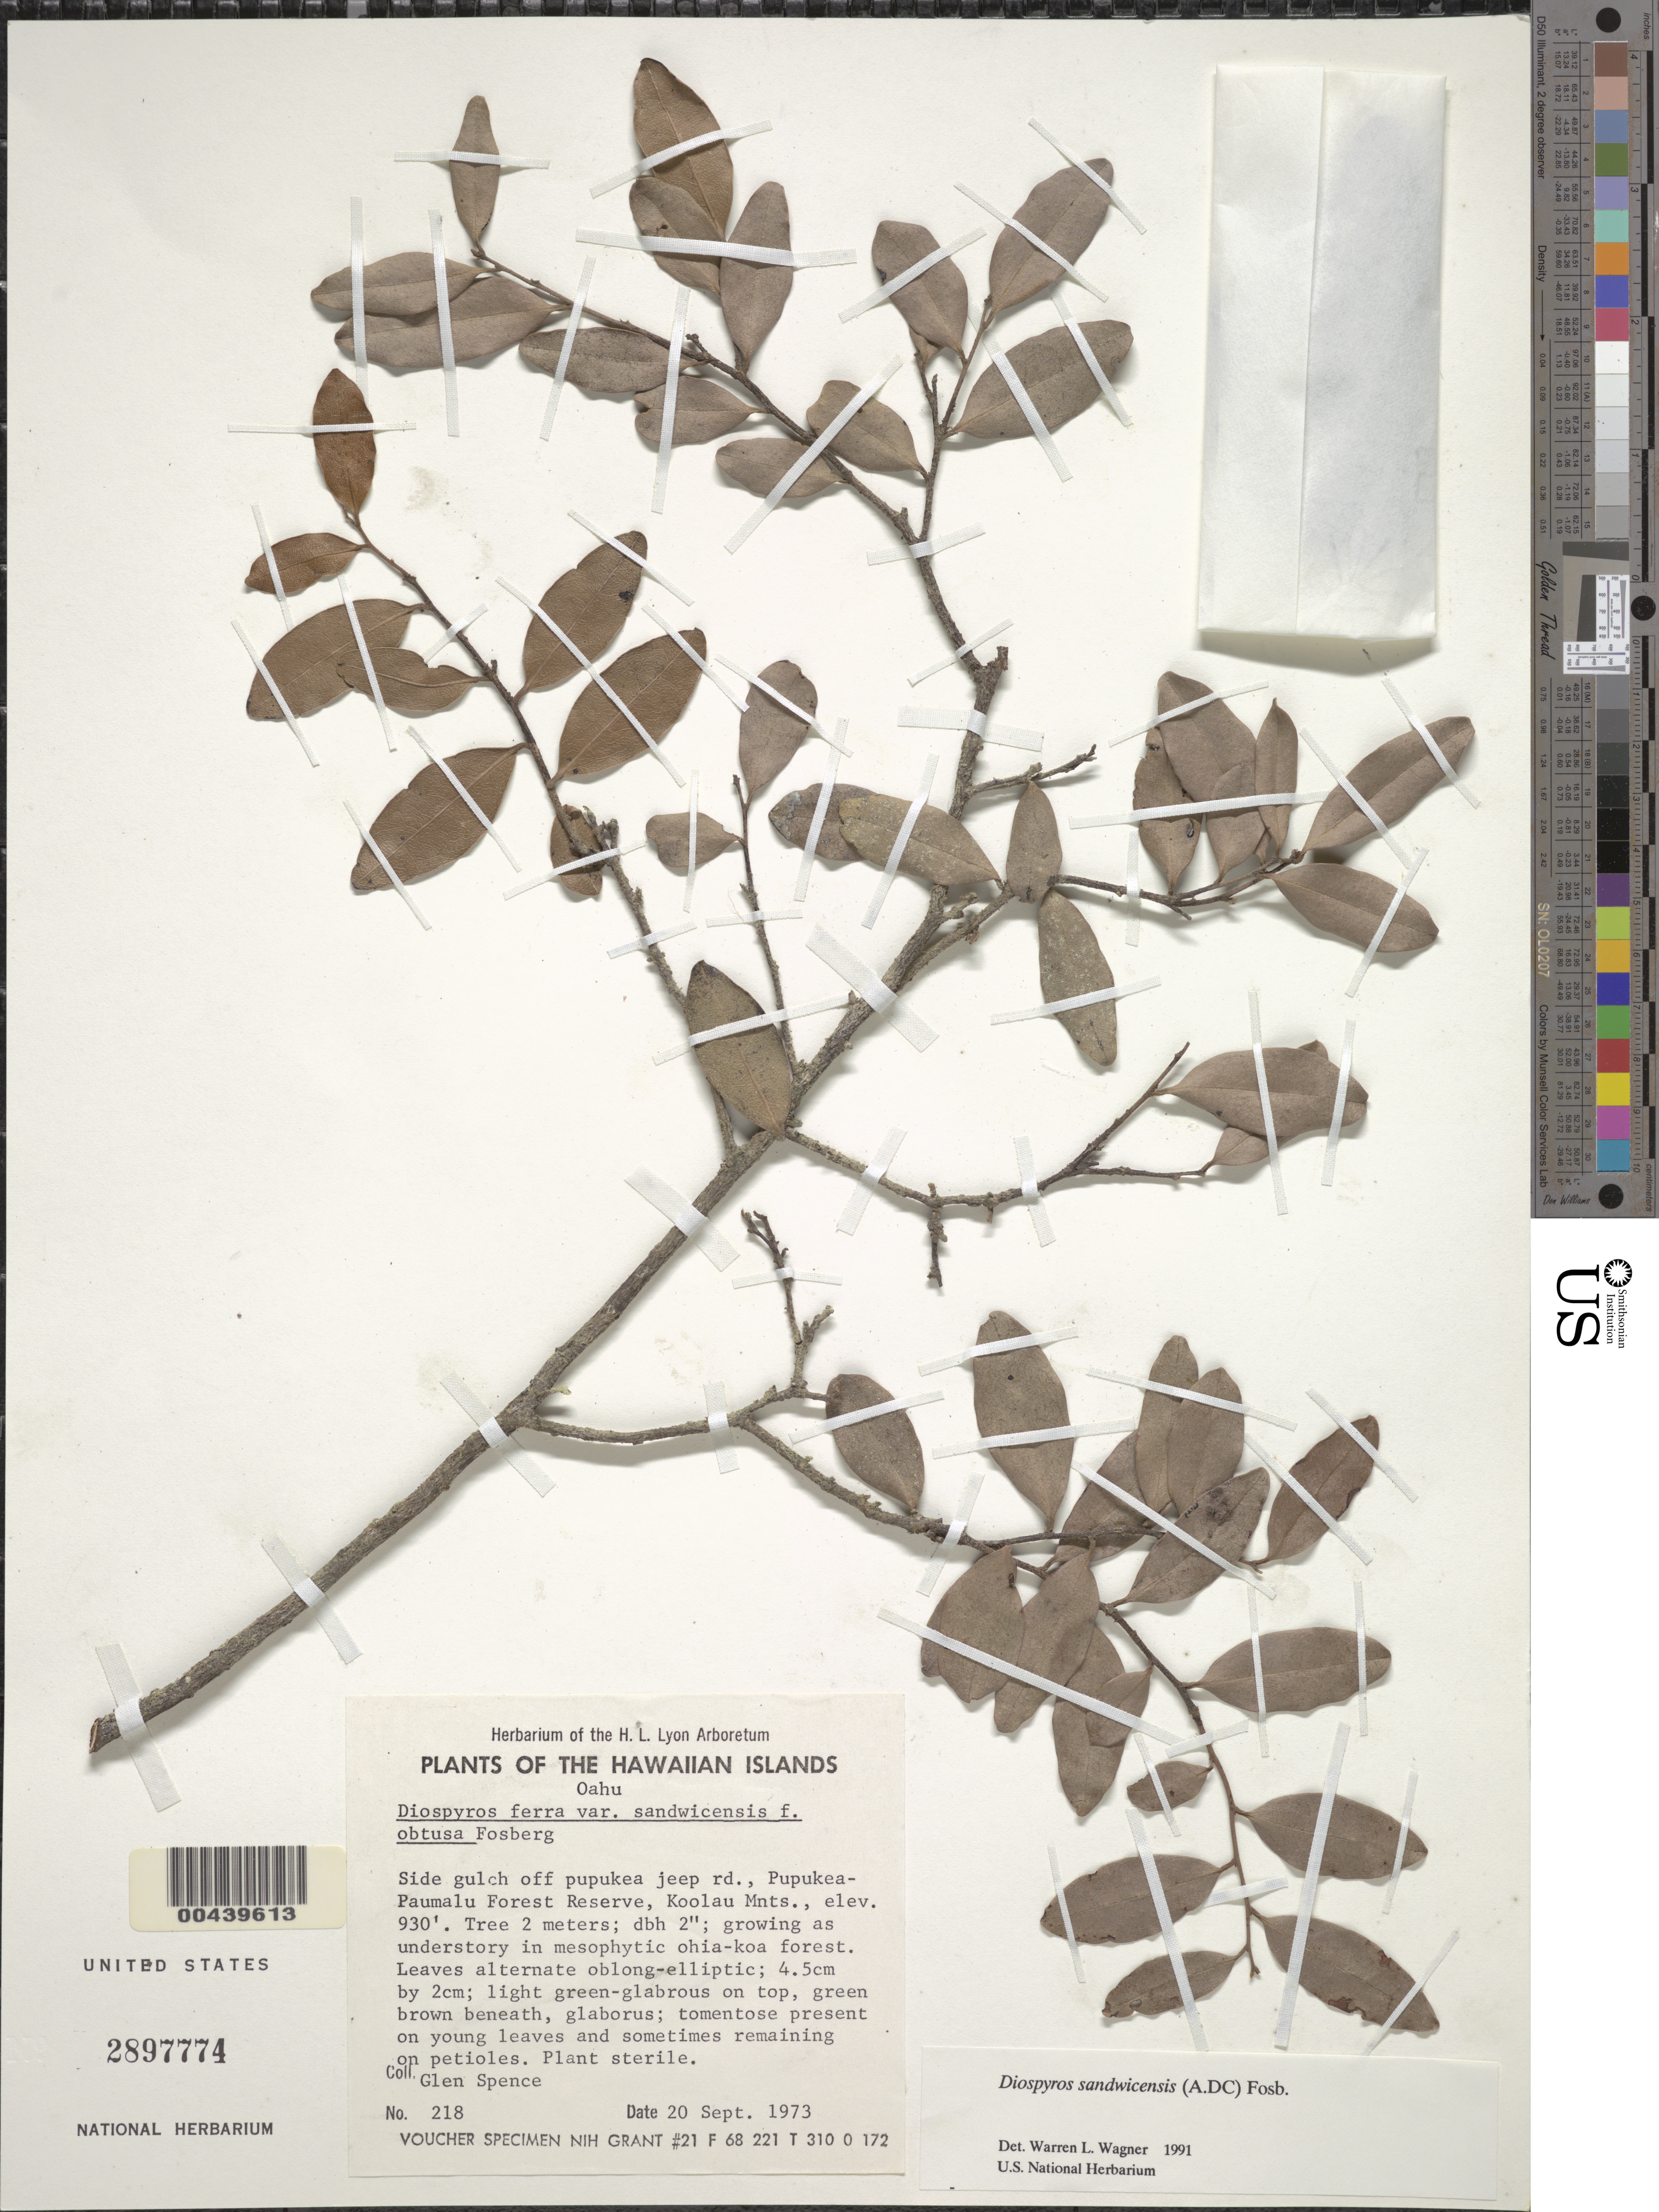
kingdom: Plantae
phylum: Tracheophyta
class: Magnoliopsida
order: Ericales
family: Ebenaceae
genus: Diospyros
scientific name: Diospyros sandwicensis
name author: (A. DC.) Fosberg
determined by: Wagner, W. L., (BOT), Smithsonian Institution - National Museum of Natural History (UNITED STATES)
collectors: G. Spence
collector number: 218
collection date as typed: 20 Sep 1973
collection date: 1973-09-20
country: United States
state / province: Hawaii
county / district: Honolulu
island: Oahu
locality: Side gulch off pupukea jeep rd., Pupukea-Paumalu Forest Reserve, Koolau Mnts.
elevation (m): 283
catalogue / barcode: US 2897774